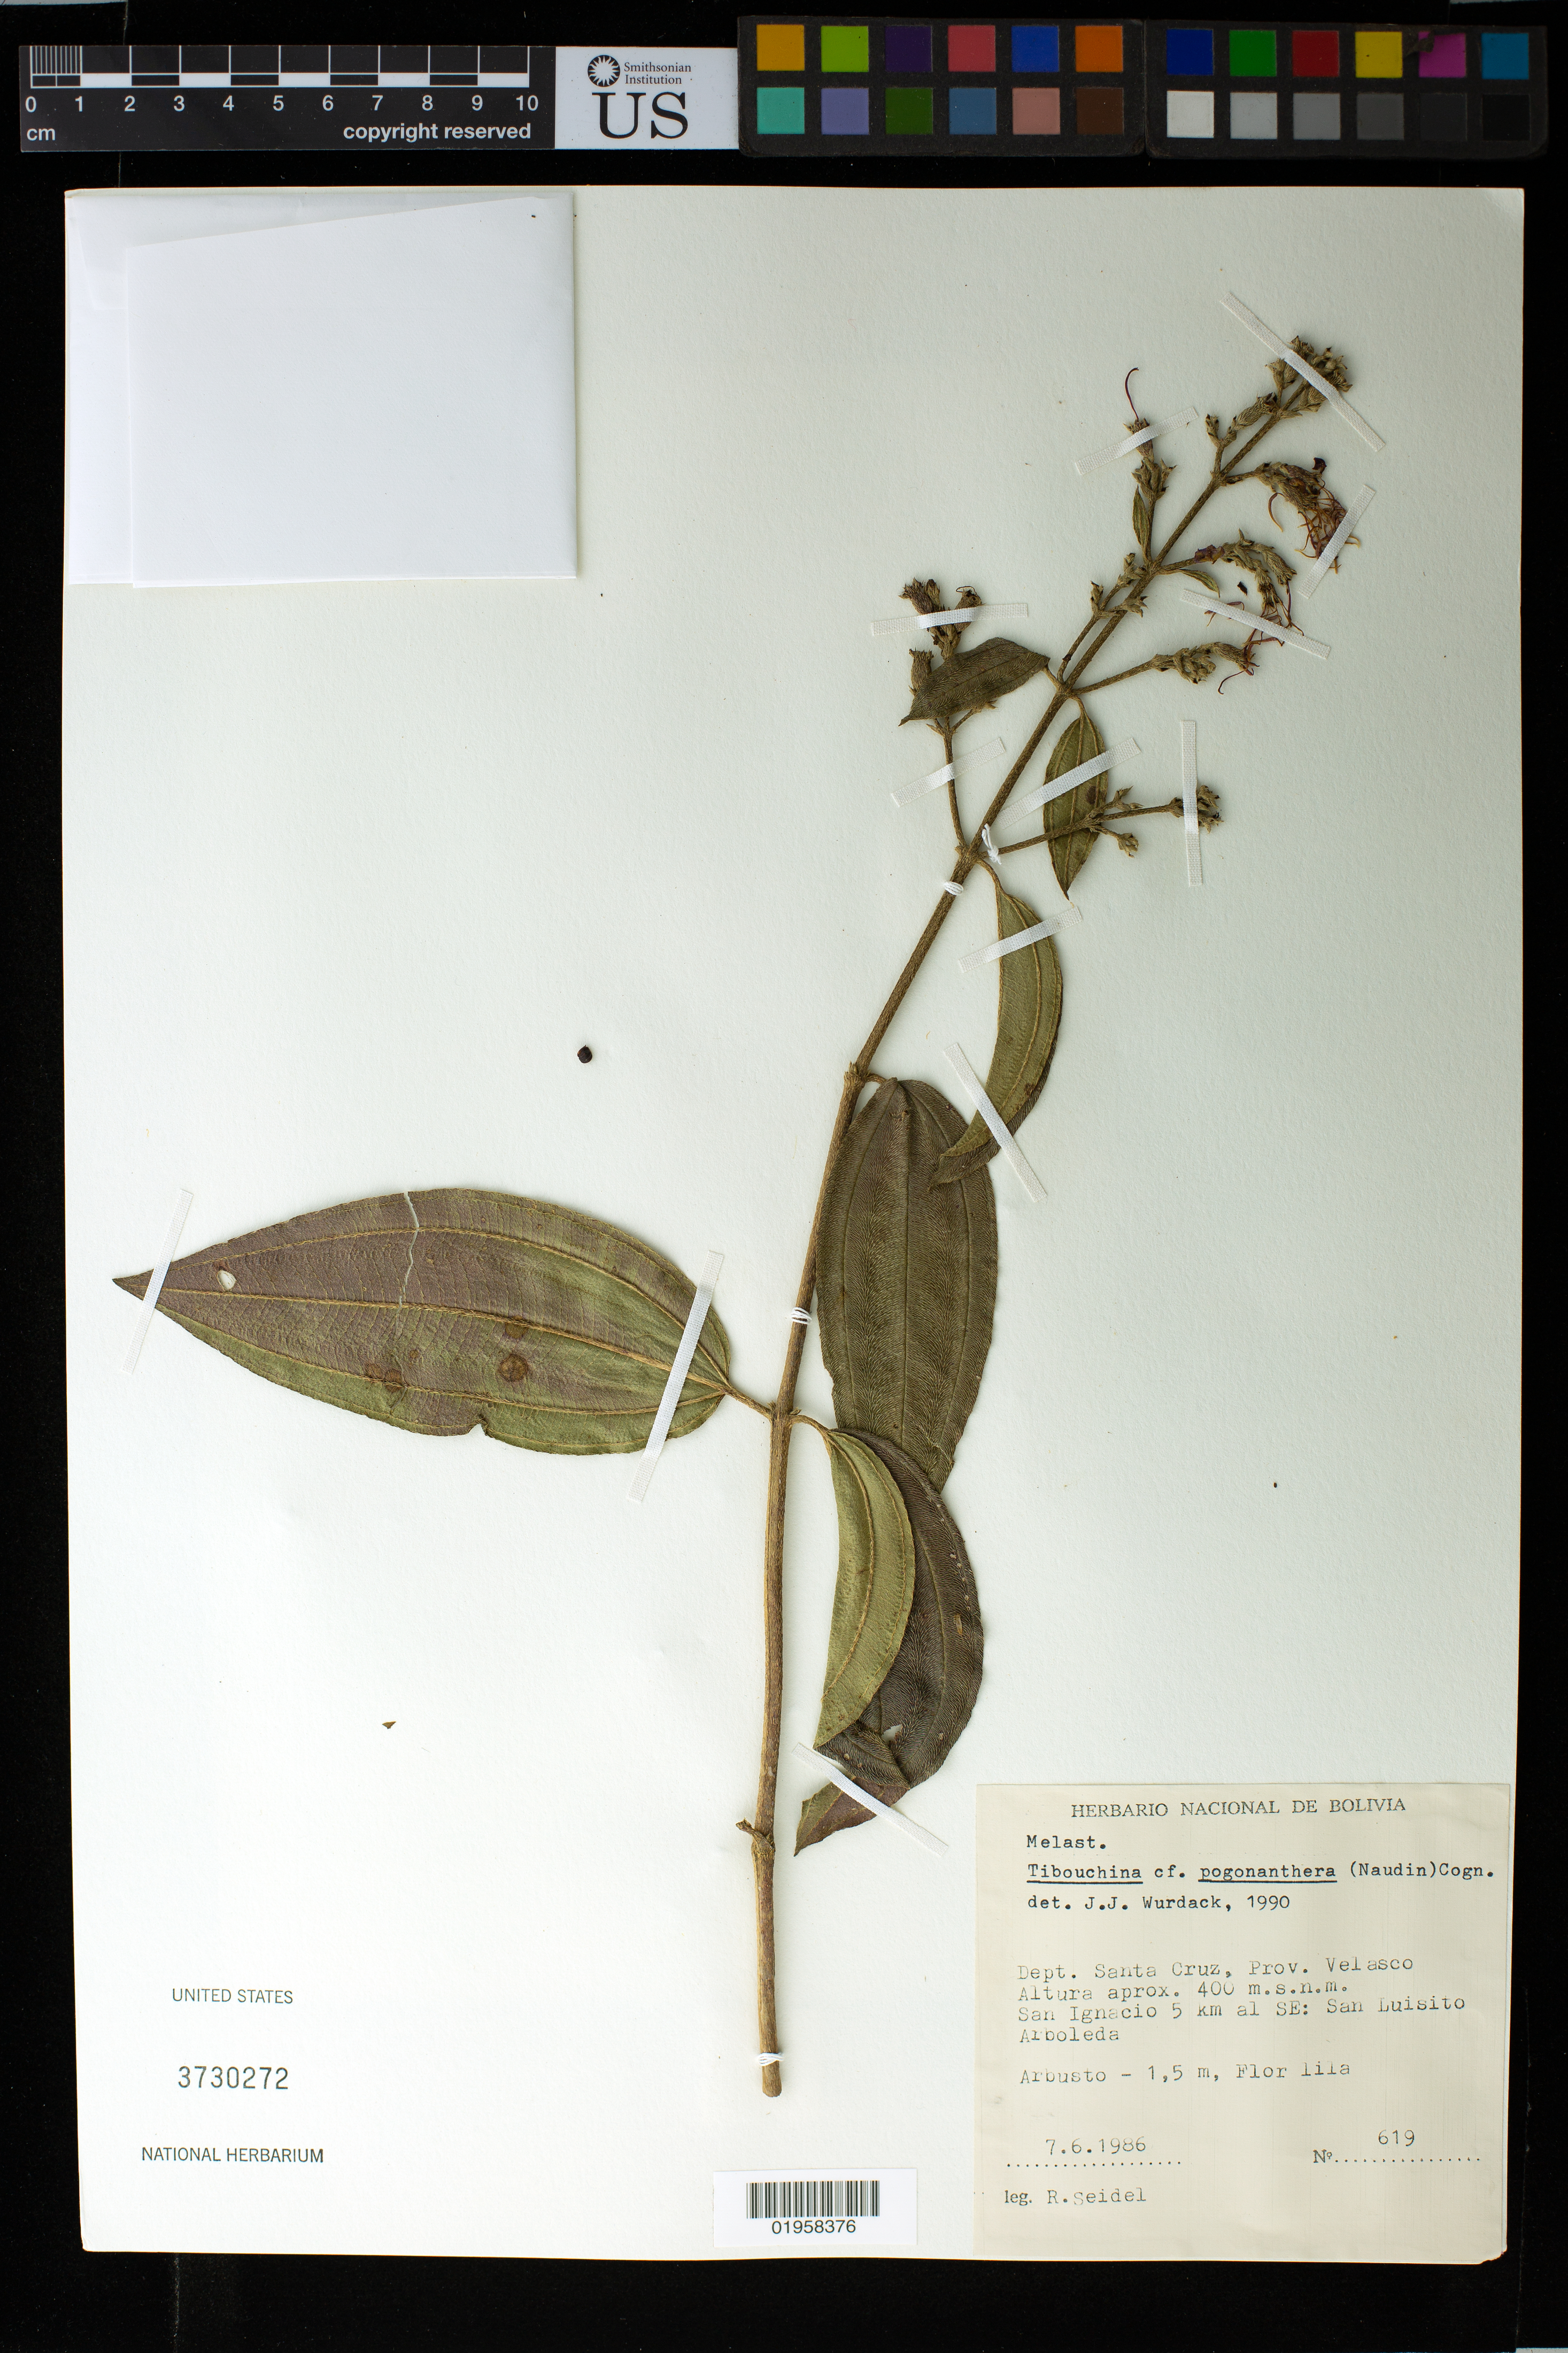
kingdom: Plantae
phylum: Tracheophyta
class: Magnoliopsida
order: Myrtales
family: Melastomataceae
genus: Tibouchina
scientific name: Tibouchina pogonanthera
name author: (Naudin) Cogn.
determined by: Wurdack, John J., (US), US (UNITED STATES)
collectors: R. Seidel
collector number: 619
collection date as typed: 7.6.1986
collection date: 1986-07-06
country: Bolivia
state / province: Santa Cruz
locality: Prov. Velasco. San Ignacio, 5 km al SE; San Luisito Arboleda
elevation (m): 400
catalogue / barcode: US 3730272